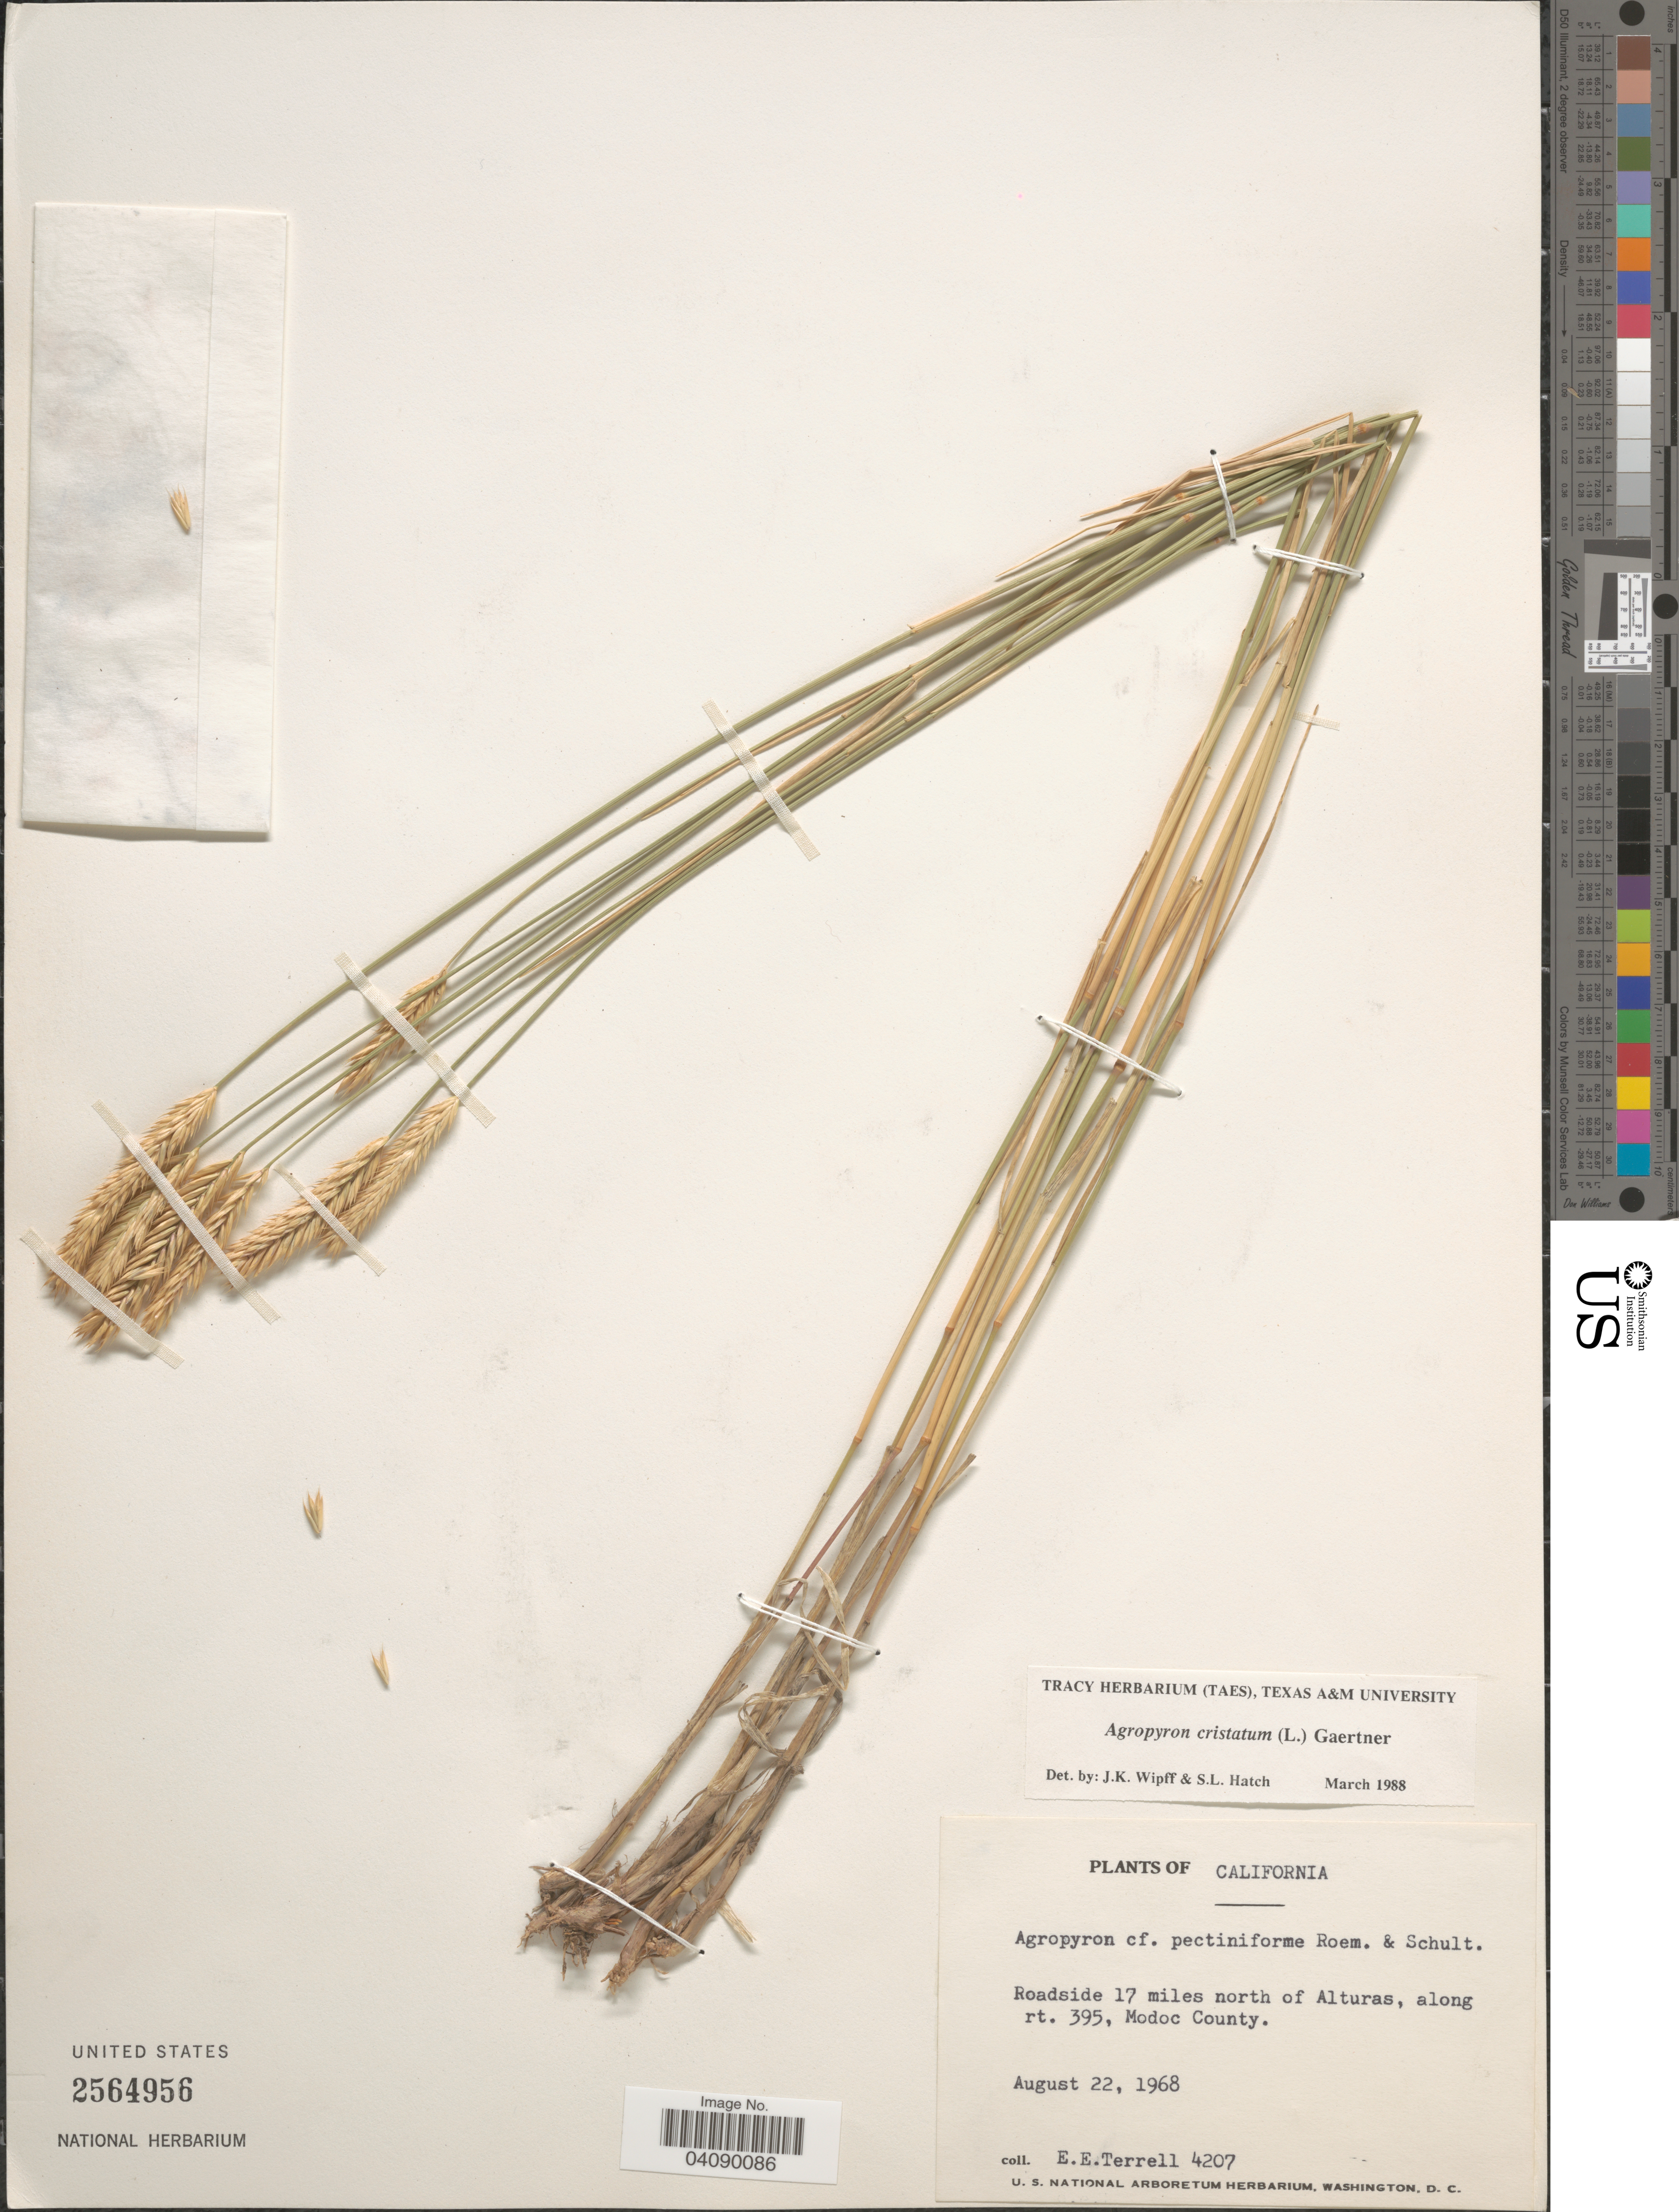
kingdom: Plantae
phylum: Tracheophyta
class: Liliopsida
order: Poales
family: Poaceae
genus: Agropyron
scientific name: Agropyron cristatum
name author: (L.) Gaertn.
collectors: E. E. Terrell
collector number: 4207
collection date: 1968-08-22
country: United States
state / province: California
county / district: Modoc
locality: Roadside 17 miles north of Alturas, along rt. 395, Modoc County.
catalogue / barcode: US 2564956